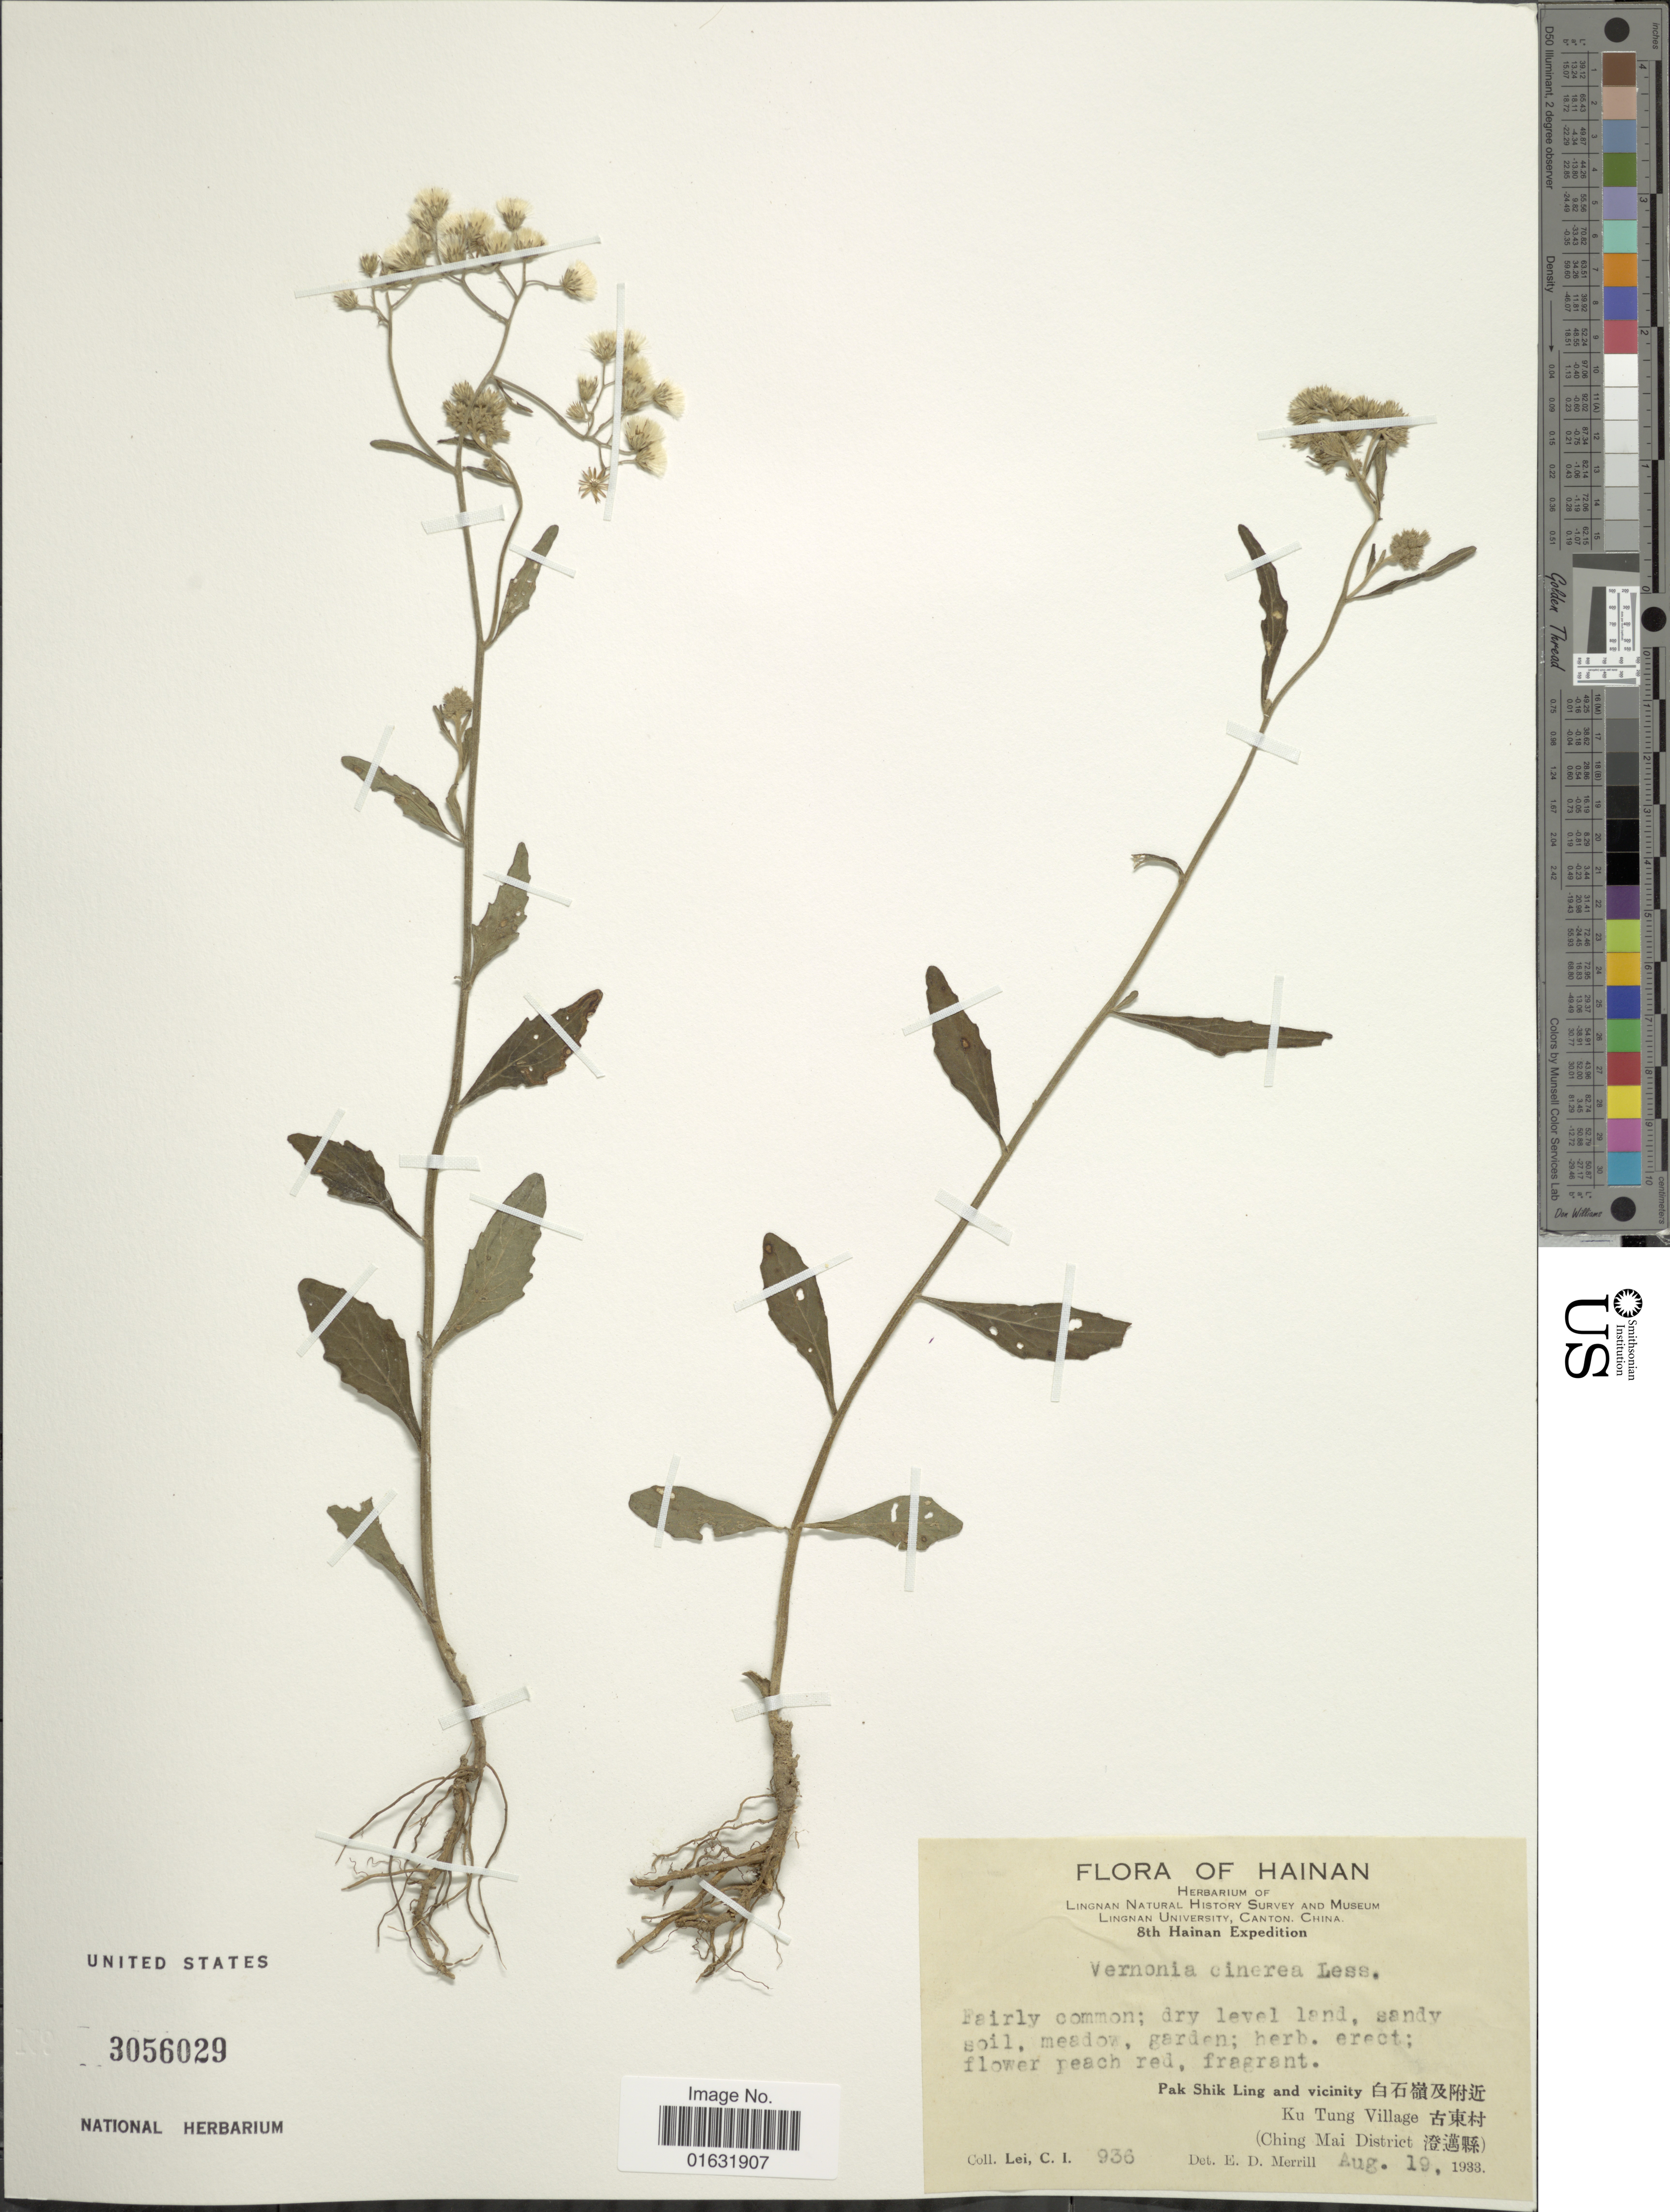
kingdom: Plantae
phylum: Tracheophyta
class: Magnoliopsida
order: Asterales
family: Asteraceae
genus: Cyanthillium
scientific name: Cyanthillium cinereum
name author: (L.) H. Rob.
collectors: C. I. Lei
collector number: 936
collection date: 1933-08-19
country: China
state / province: Hainan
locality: Pak Shik Ling and vicinity, Ku Tung Village (Ching Mai District)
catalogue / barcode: US 3056029